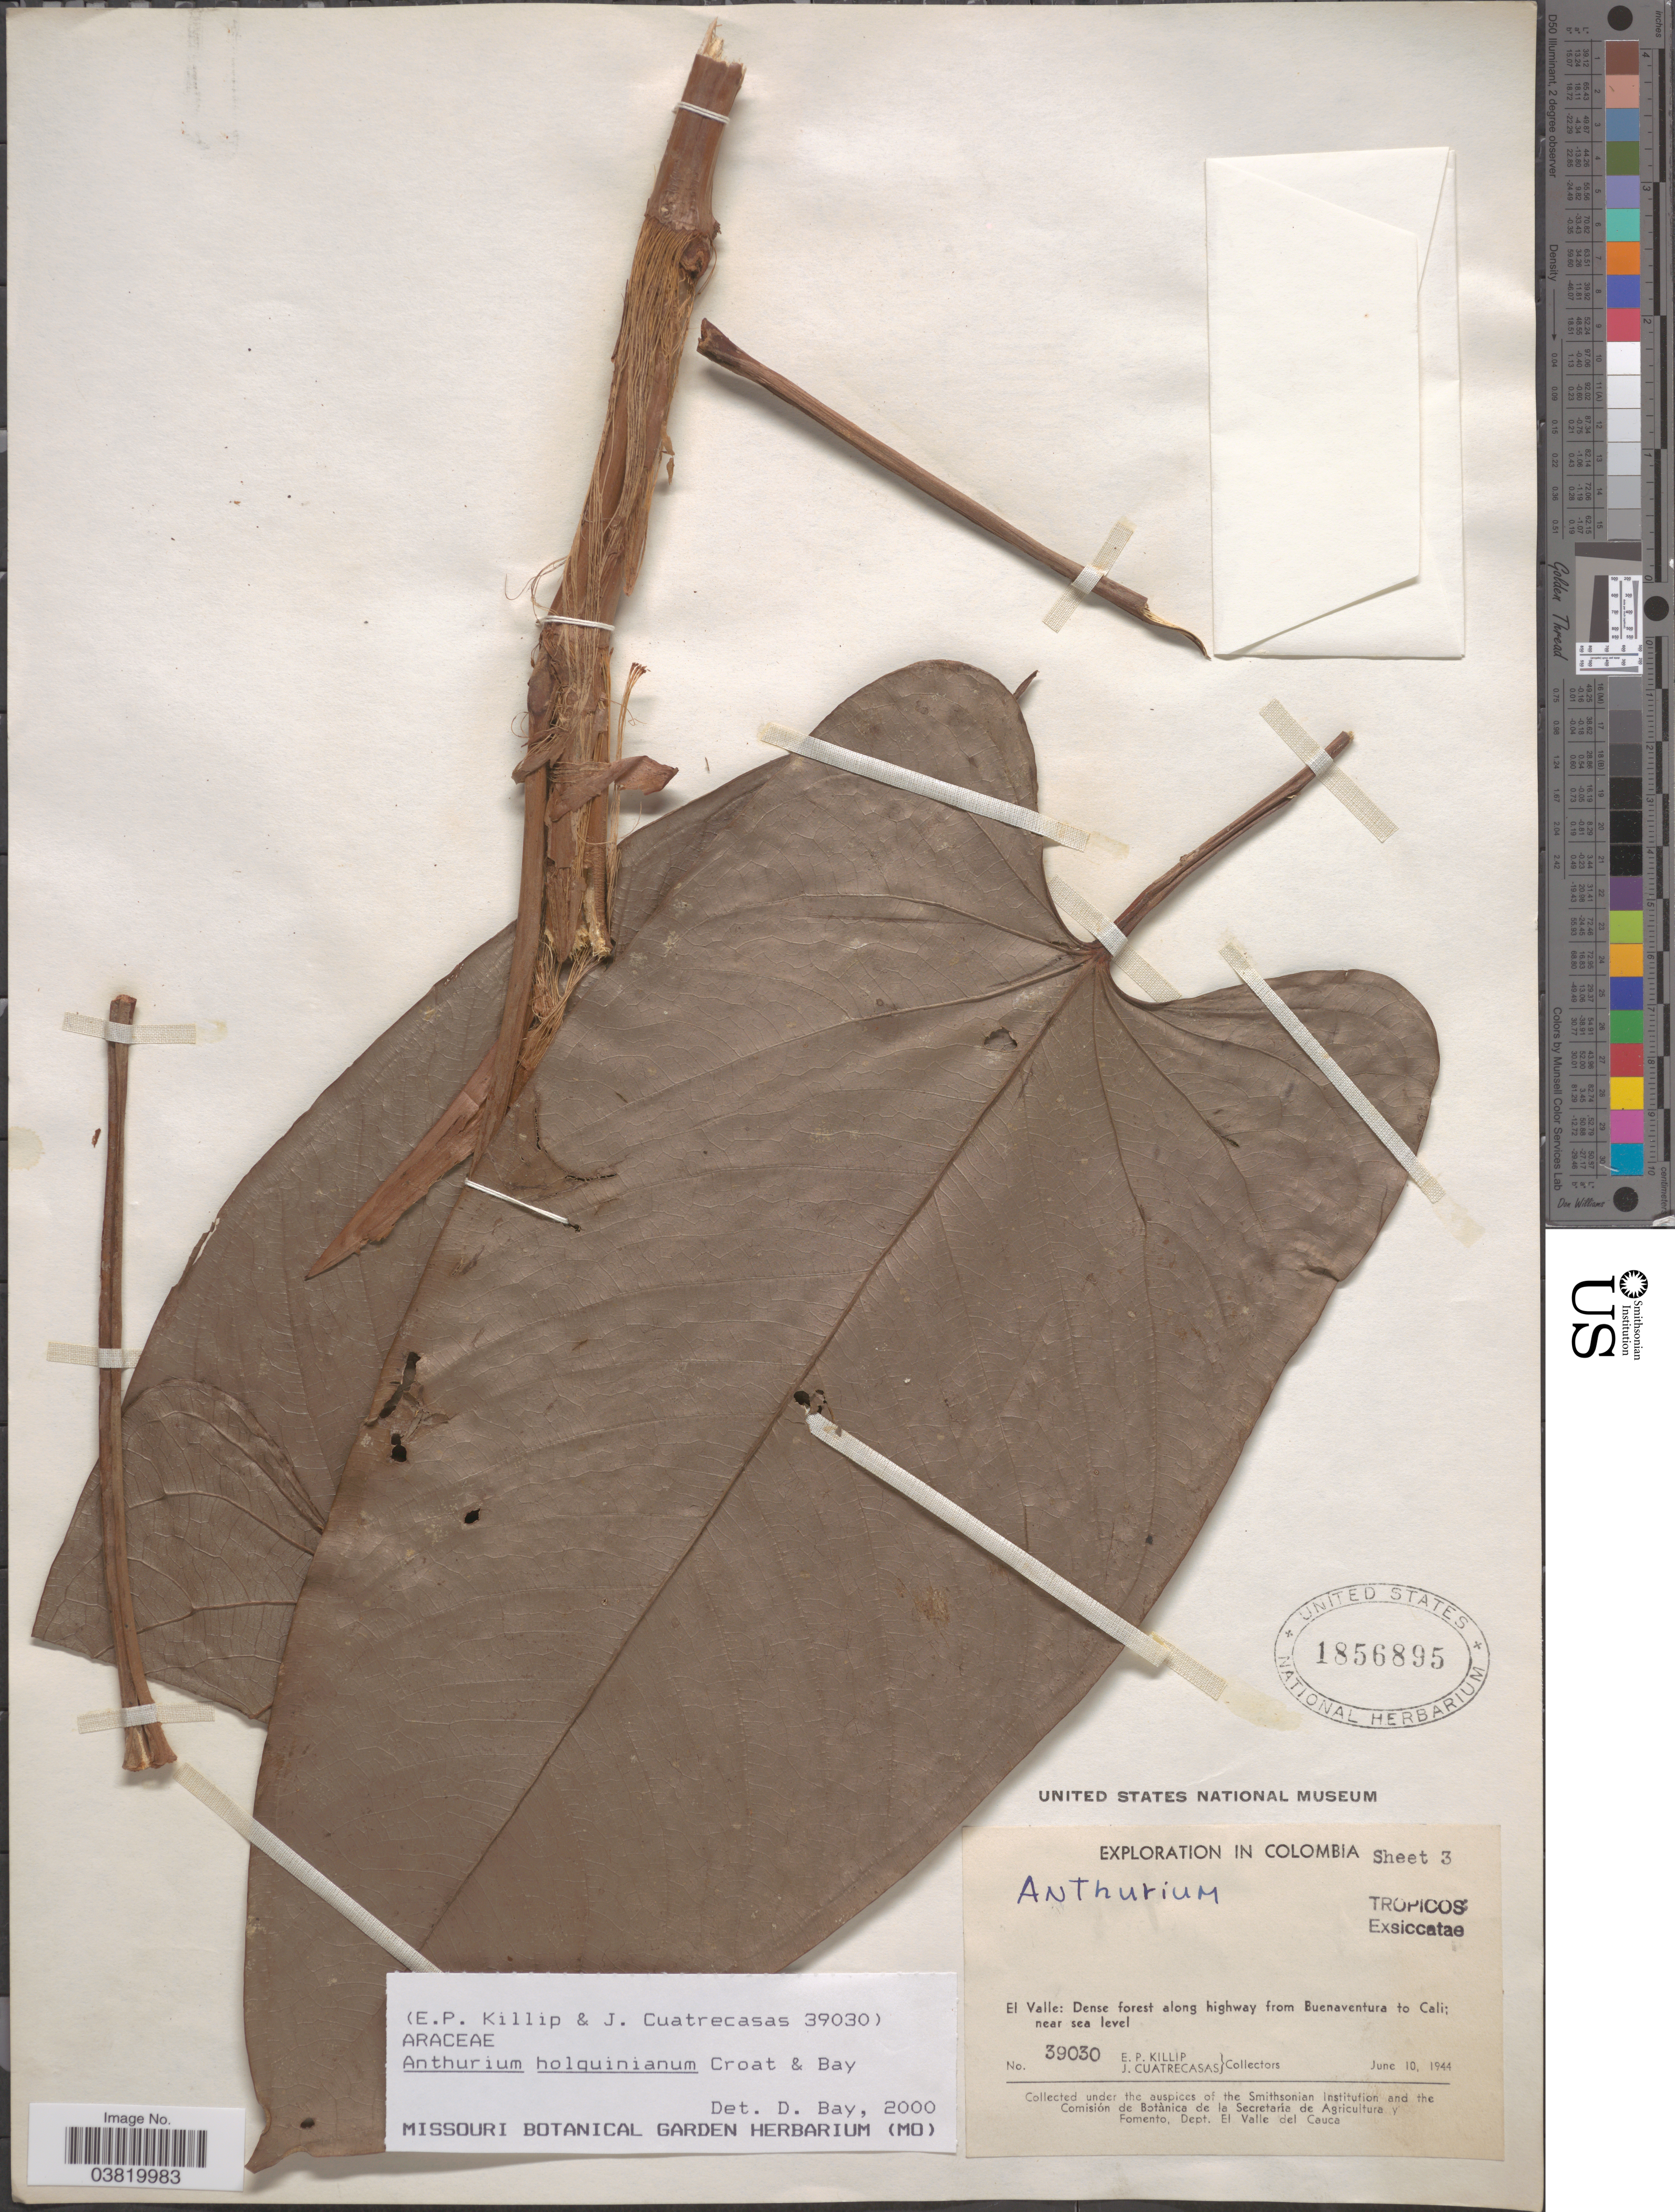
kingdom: Plantae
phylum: Tracheophyta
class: Liliopsida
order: Alismatales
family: Araceae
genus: Anthurium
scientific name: Anthurium holquinianum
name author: Croat & D.C. Bay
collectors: E. P. Killip & J. Cuatrecasas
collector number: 39030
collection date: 1944-06-10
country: Colombia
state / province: Valle del Cauca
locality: El Valle: Dense forest along highway from Buenaventura to Cali.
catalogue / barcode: US 1856895